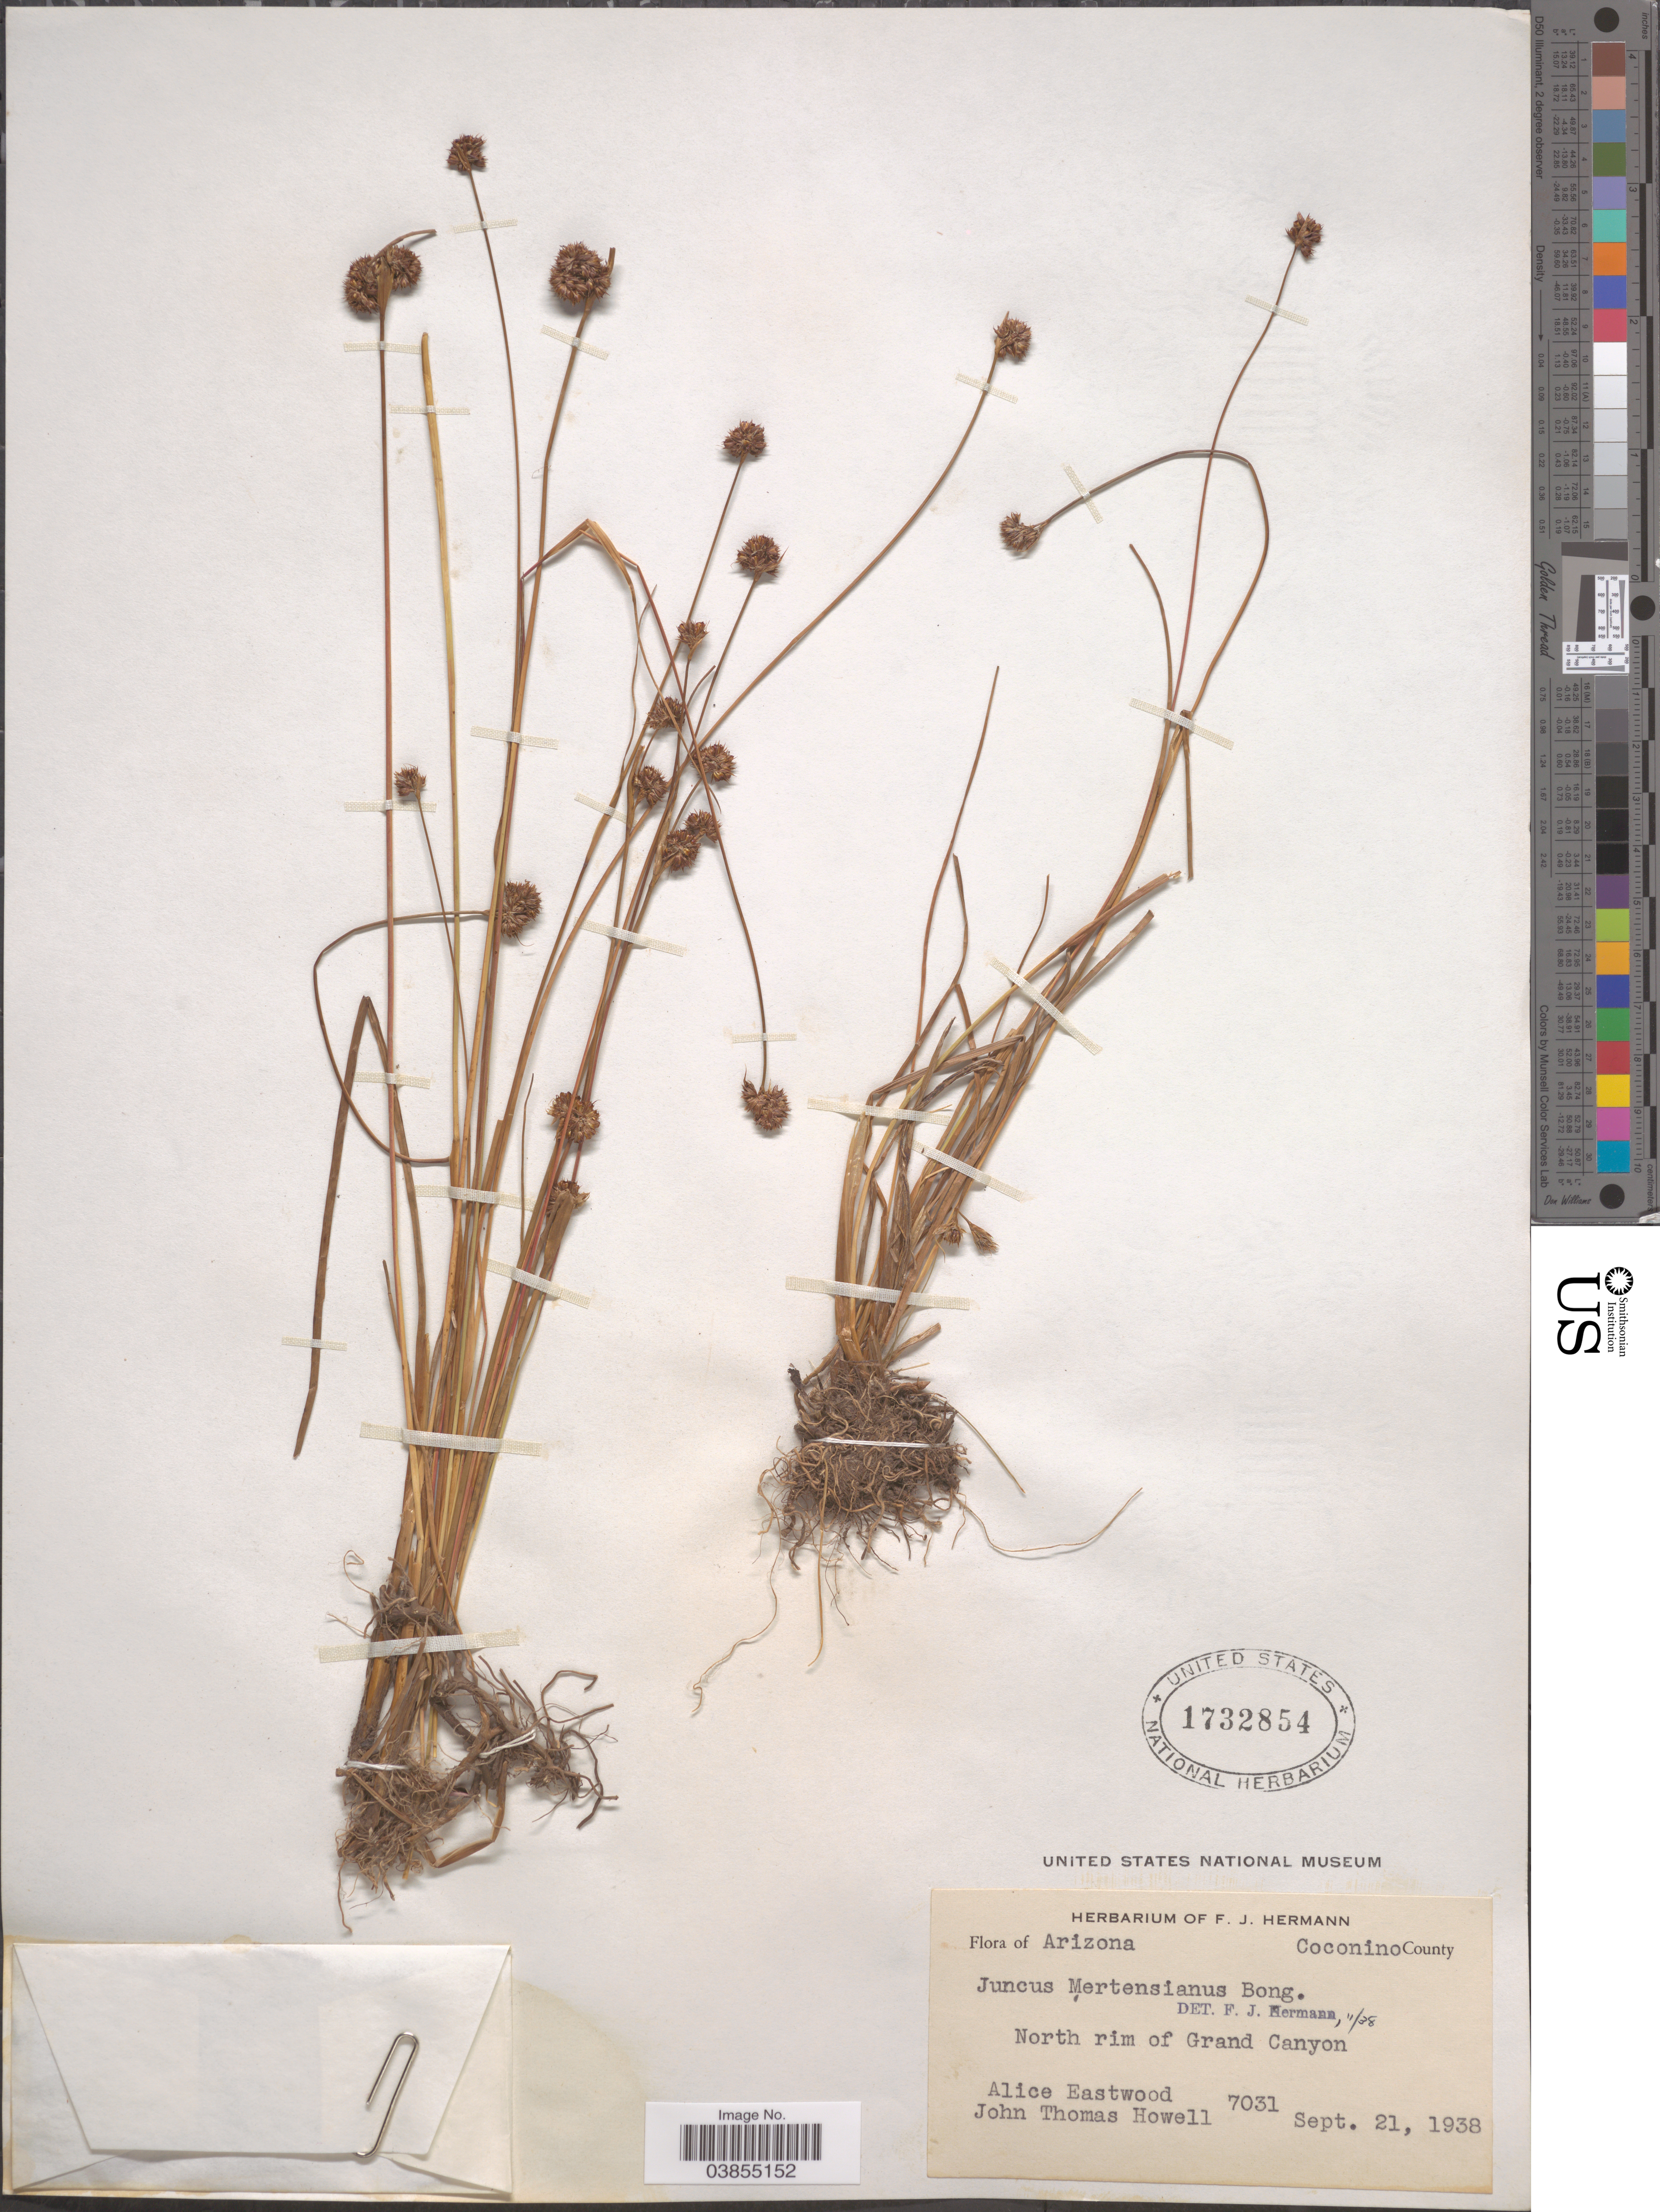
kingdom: Plantae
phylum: Tracheophyta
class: Liliopsida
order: Poales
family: Juncaceae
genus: Juncus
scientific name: Juncus mertensianus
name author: Bong.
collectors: A. Eastwood & J. T. Howell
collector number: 7031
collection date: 1938-09-21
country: United States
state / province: Arizona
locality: Coconino County. North rim of Grand Canyon.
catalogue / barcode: US 1732854